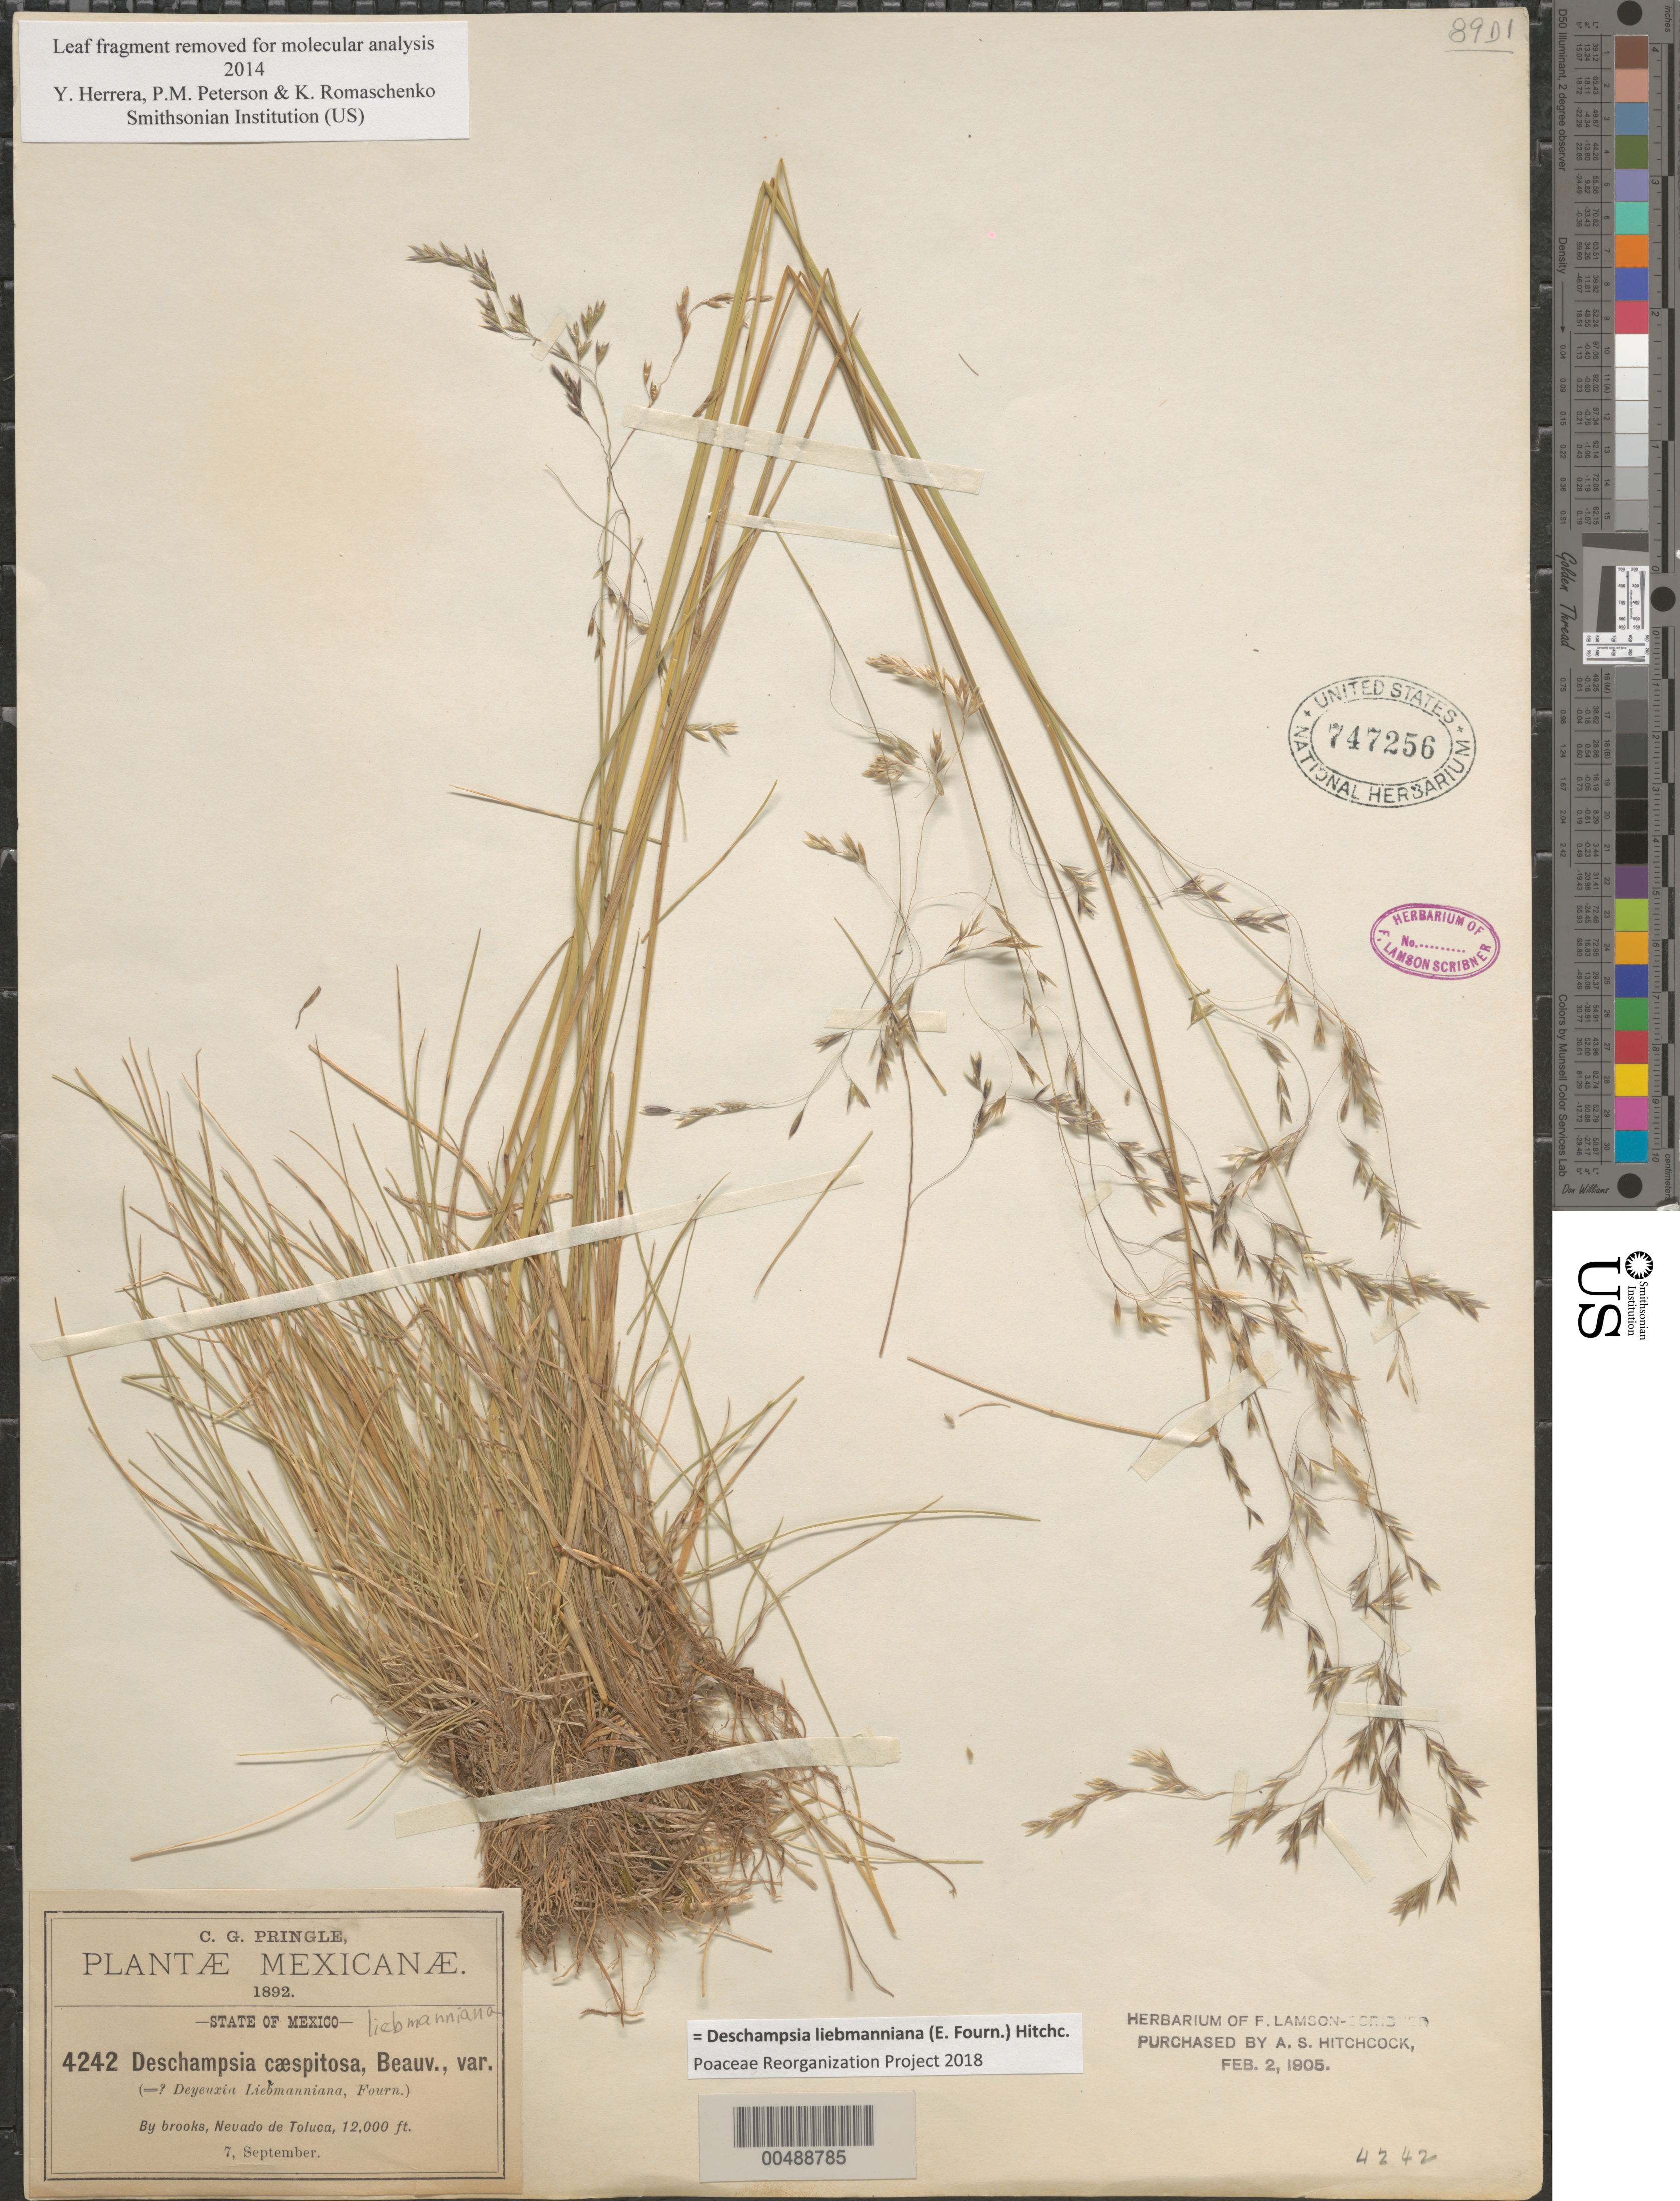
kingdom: Plantae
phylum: Tracheophyta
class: Liliopsida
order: Poales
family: Poaceae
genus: Deschampsia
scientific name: Deschampsia liebmanniana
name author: (E. Fourn.) Hitchc.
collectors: C. G. Pringle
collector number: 4242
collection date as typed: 7 Sep 1892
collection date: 1892-09-07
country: Mexico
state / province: México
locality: Nevado de Toluca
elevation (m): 3658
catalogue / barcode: US 747256